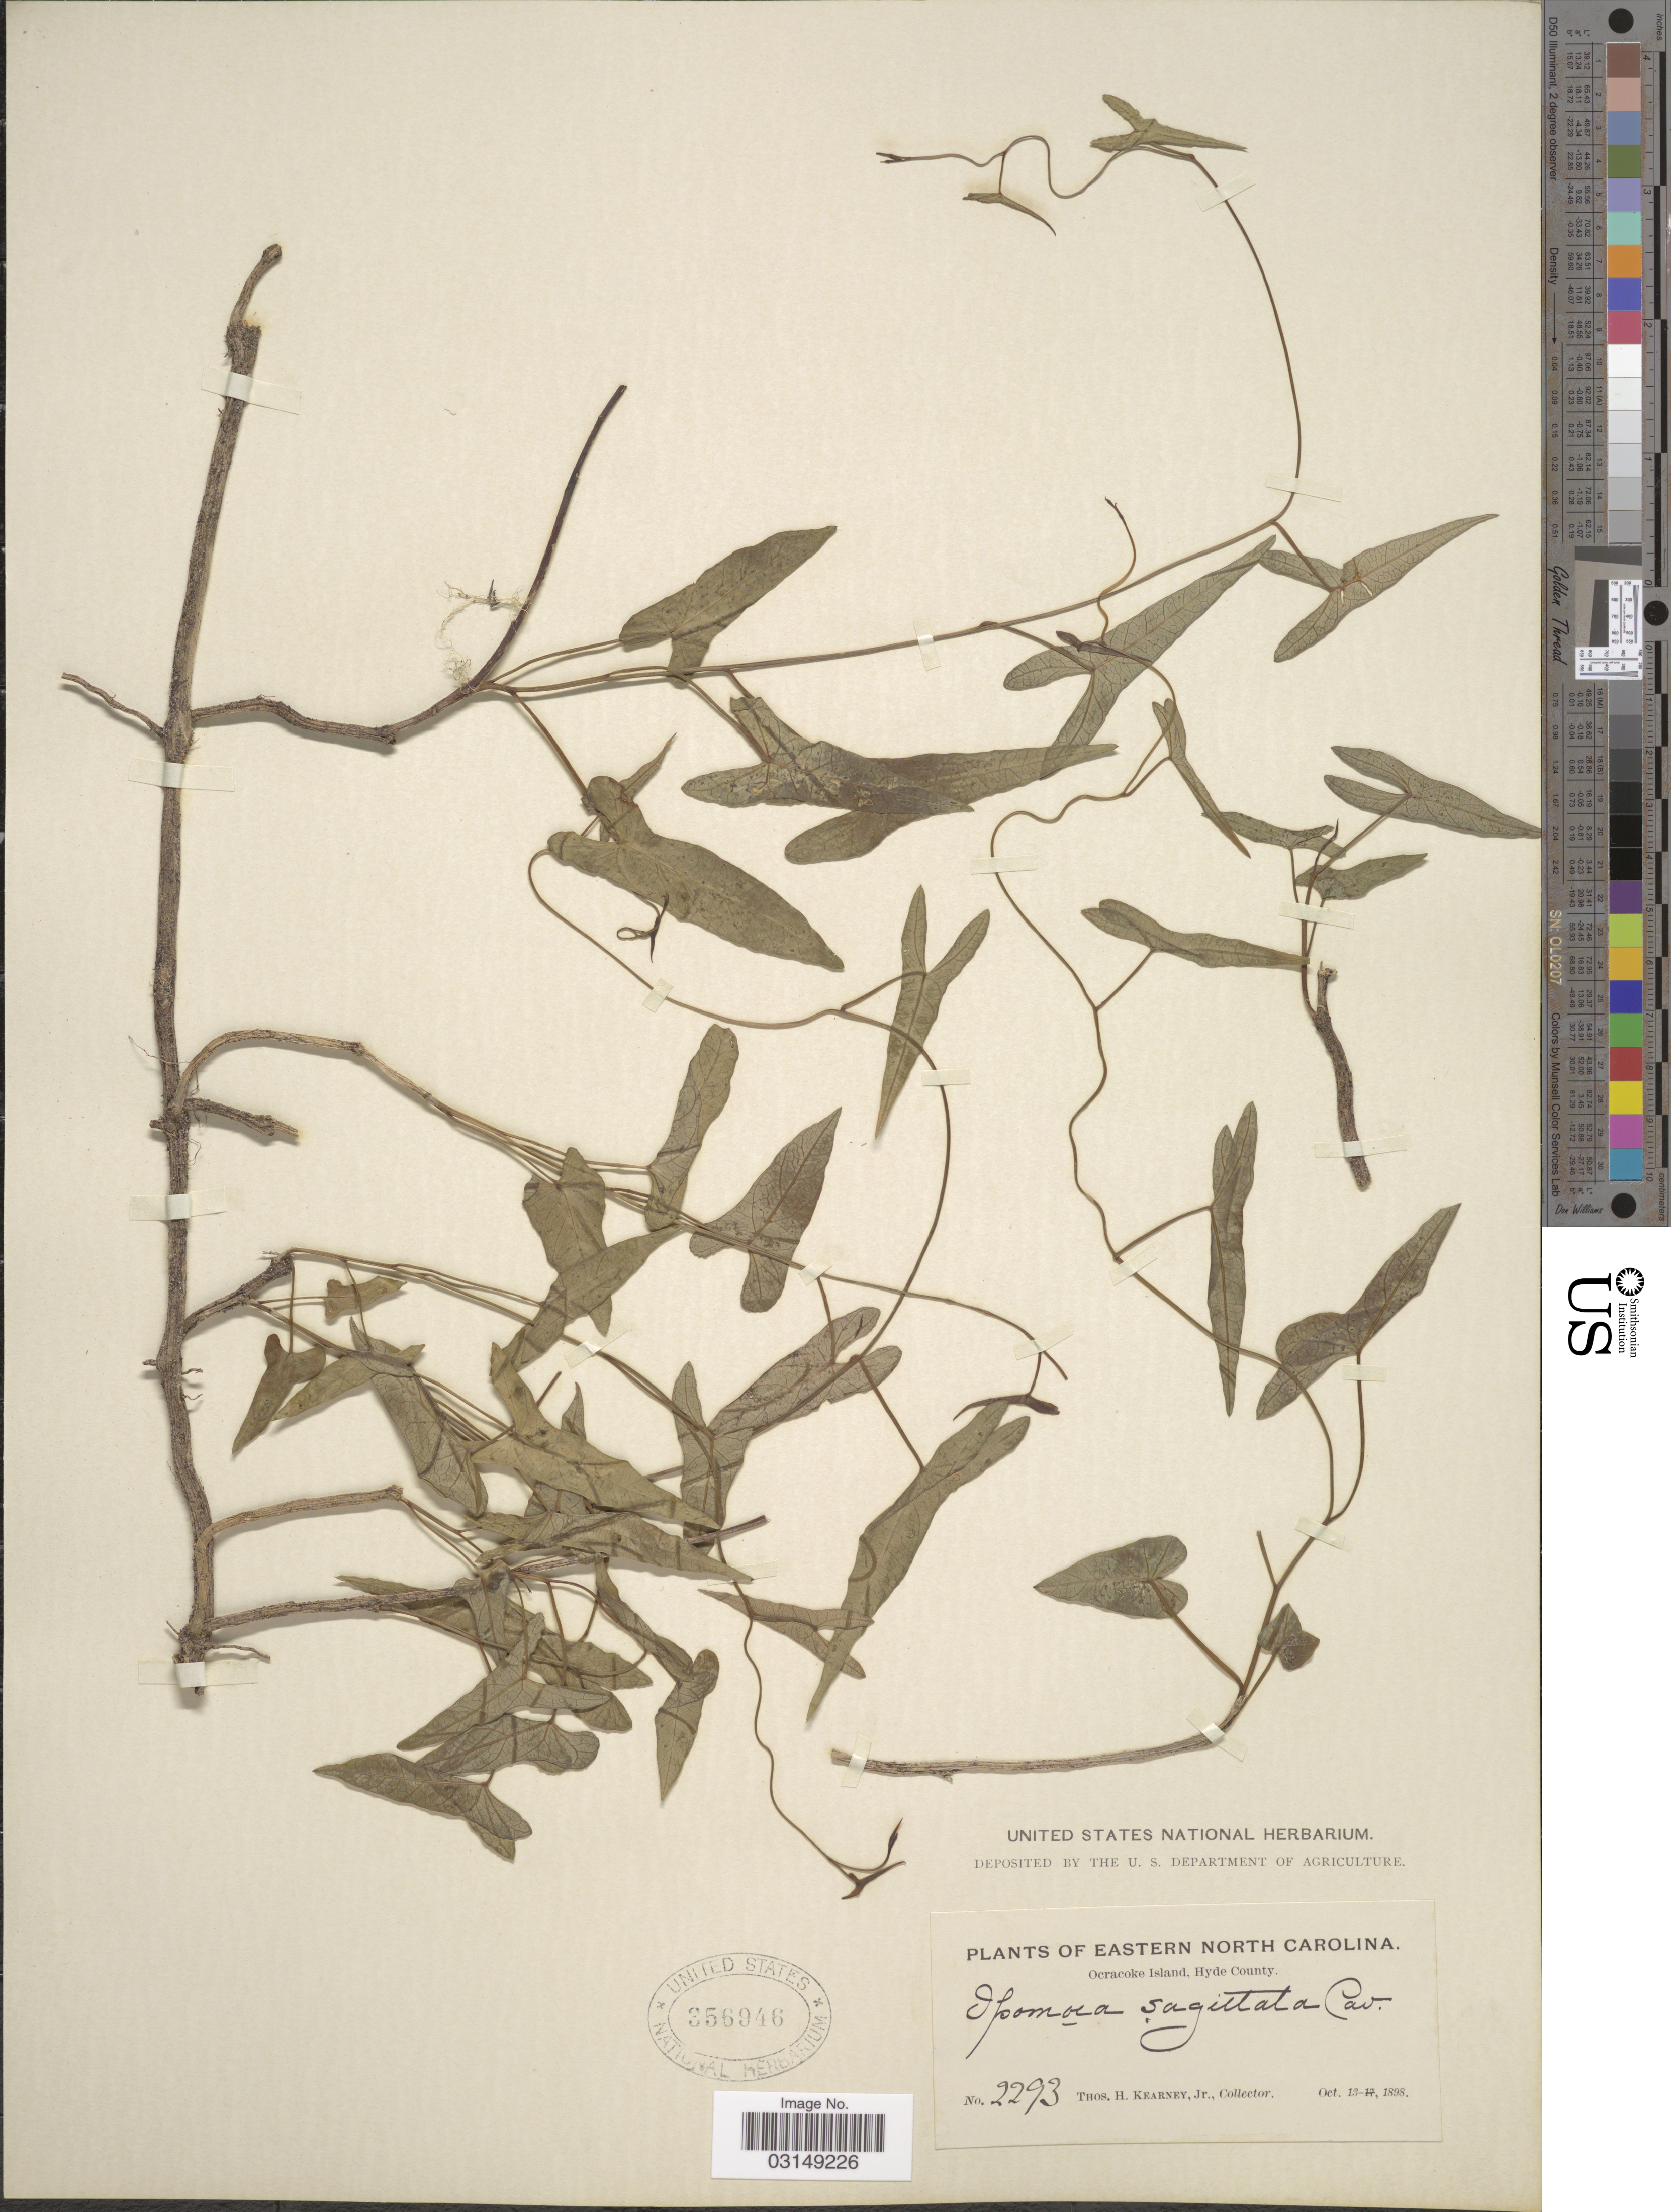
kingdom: Plantae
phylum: Tracheophyta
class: Magnoliopsida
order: Solanales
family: Convolvulaceae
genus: Ipomoea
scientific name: Ipomoea sagittata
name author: Poir.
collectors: T. H. Kearney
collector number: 2293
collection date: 1898-10-13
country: United States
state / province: North Carolina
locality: Eastern North Carolina. Ocracoke Island, Hyde County.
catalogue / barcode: US 356946